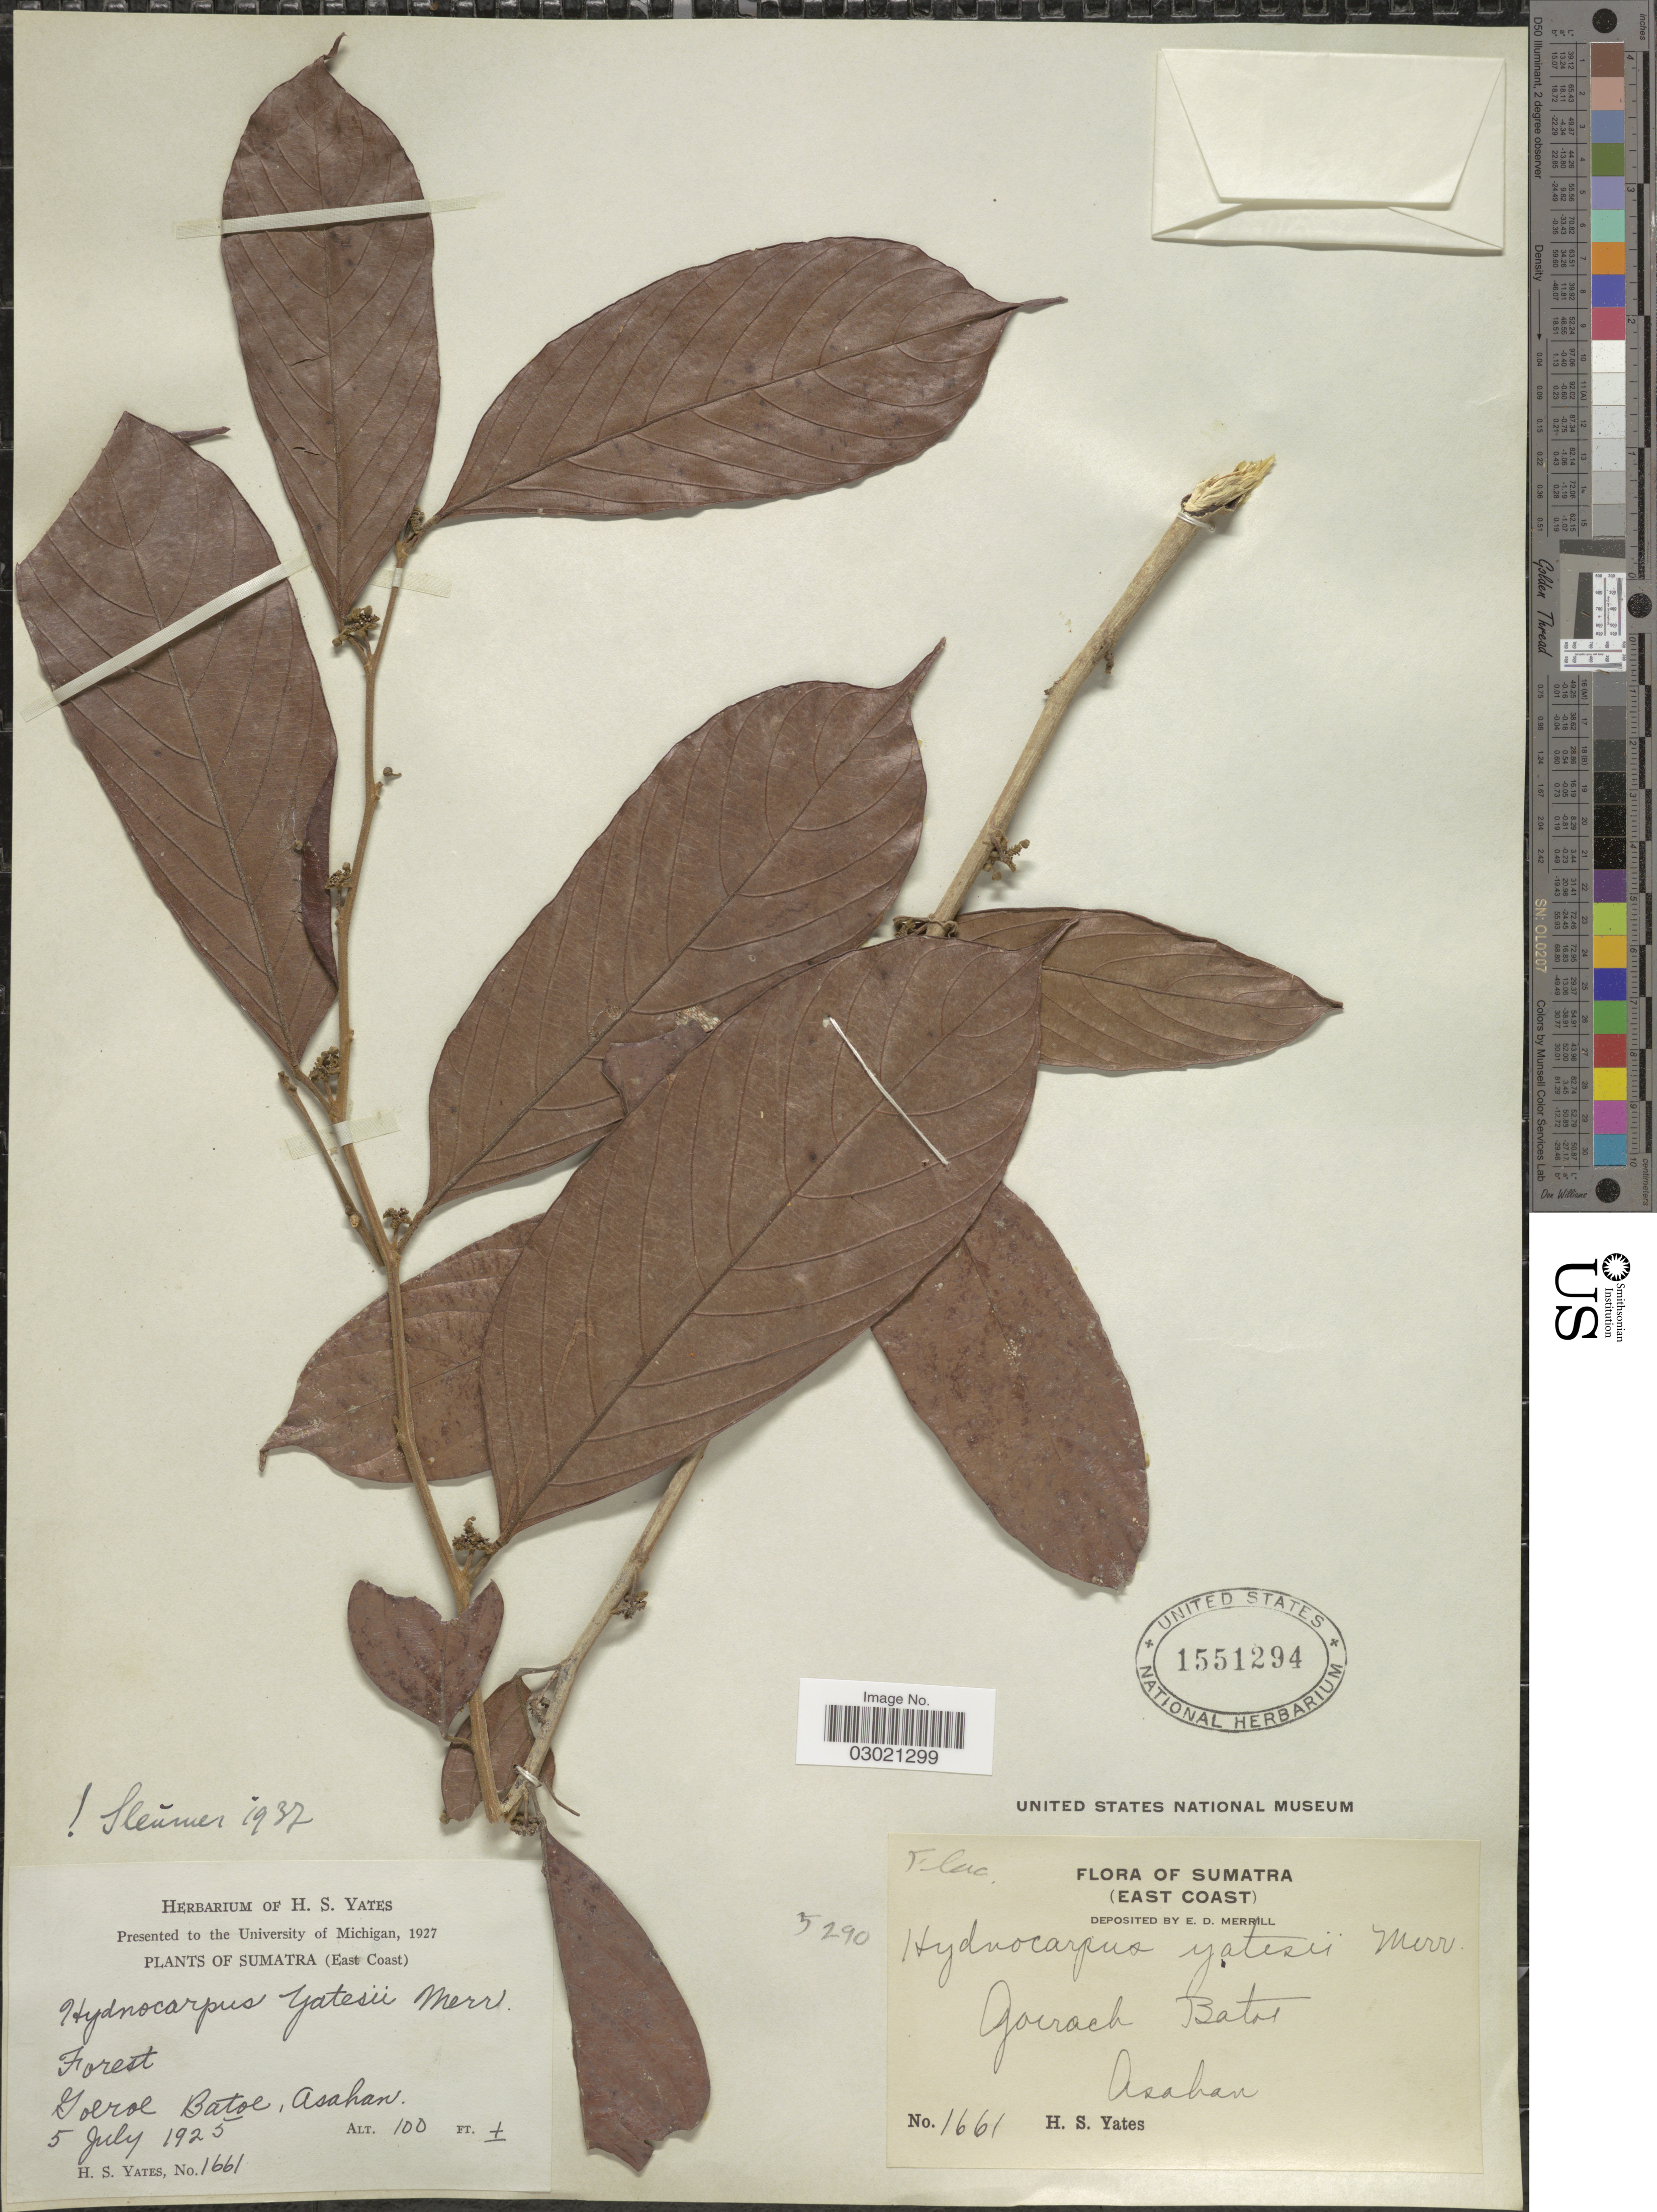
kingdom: Plantae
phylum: Tracheophyta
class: Magnoliopsida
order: Malpighiales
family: Achariaceae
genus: Hydnocarpus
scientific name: Hydnocarpus yatesii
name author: Merr.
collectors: H. S. Yates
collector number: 1661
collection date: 1925-07-05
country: Indonesia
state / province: Sumatra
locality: (East Coast). Goeroe Batoe, Asahan.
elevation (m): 30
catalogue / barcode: US 1551294